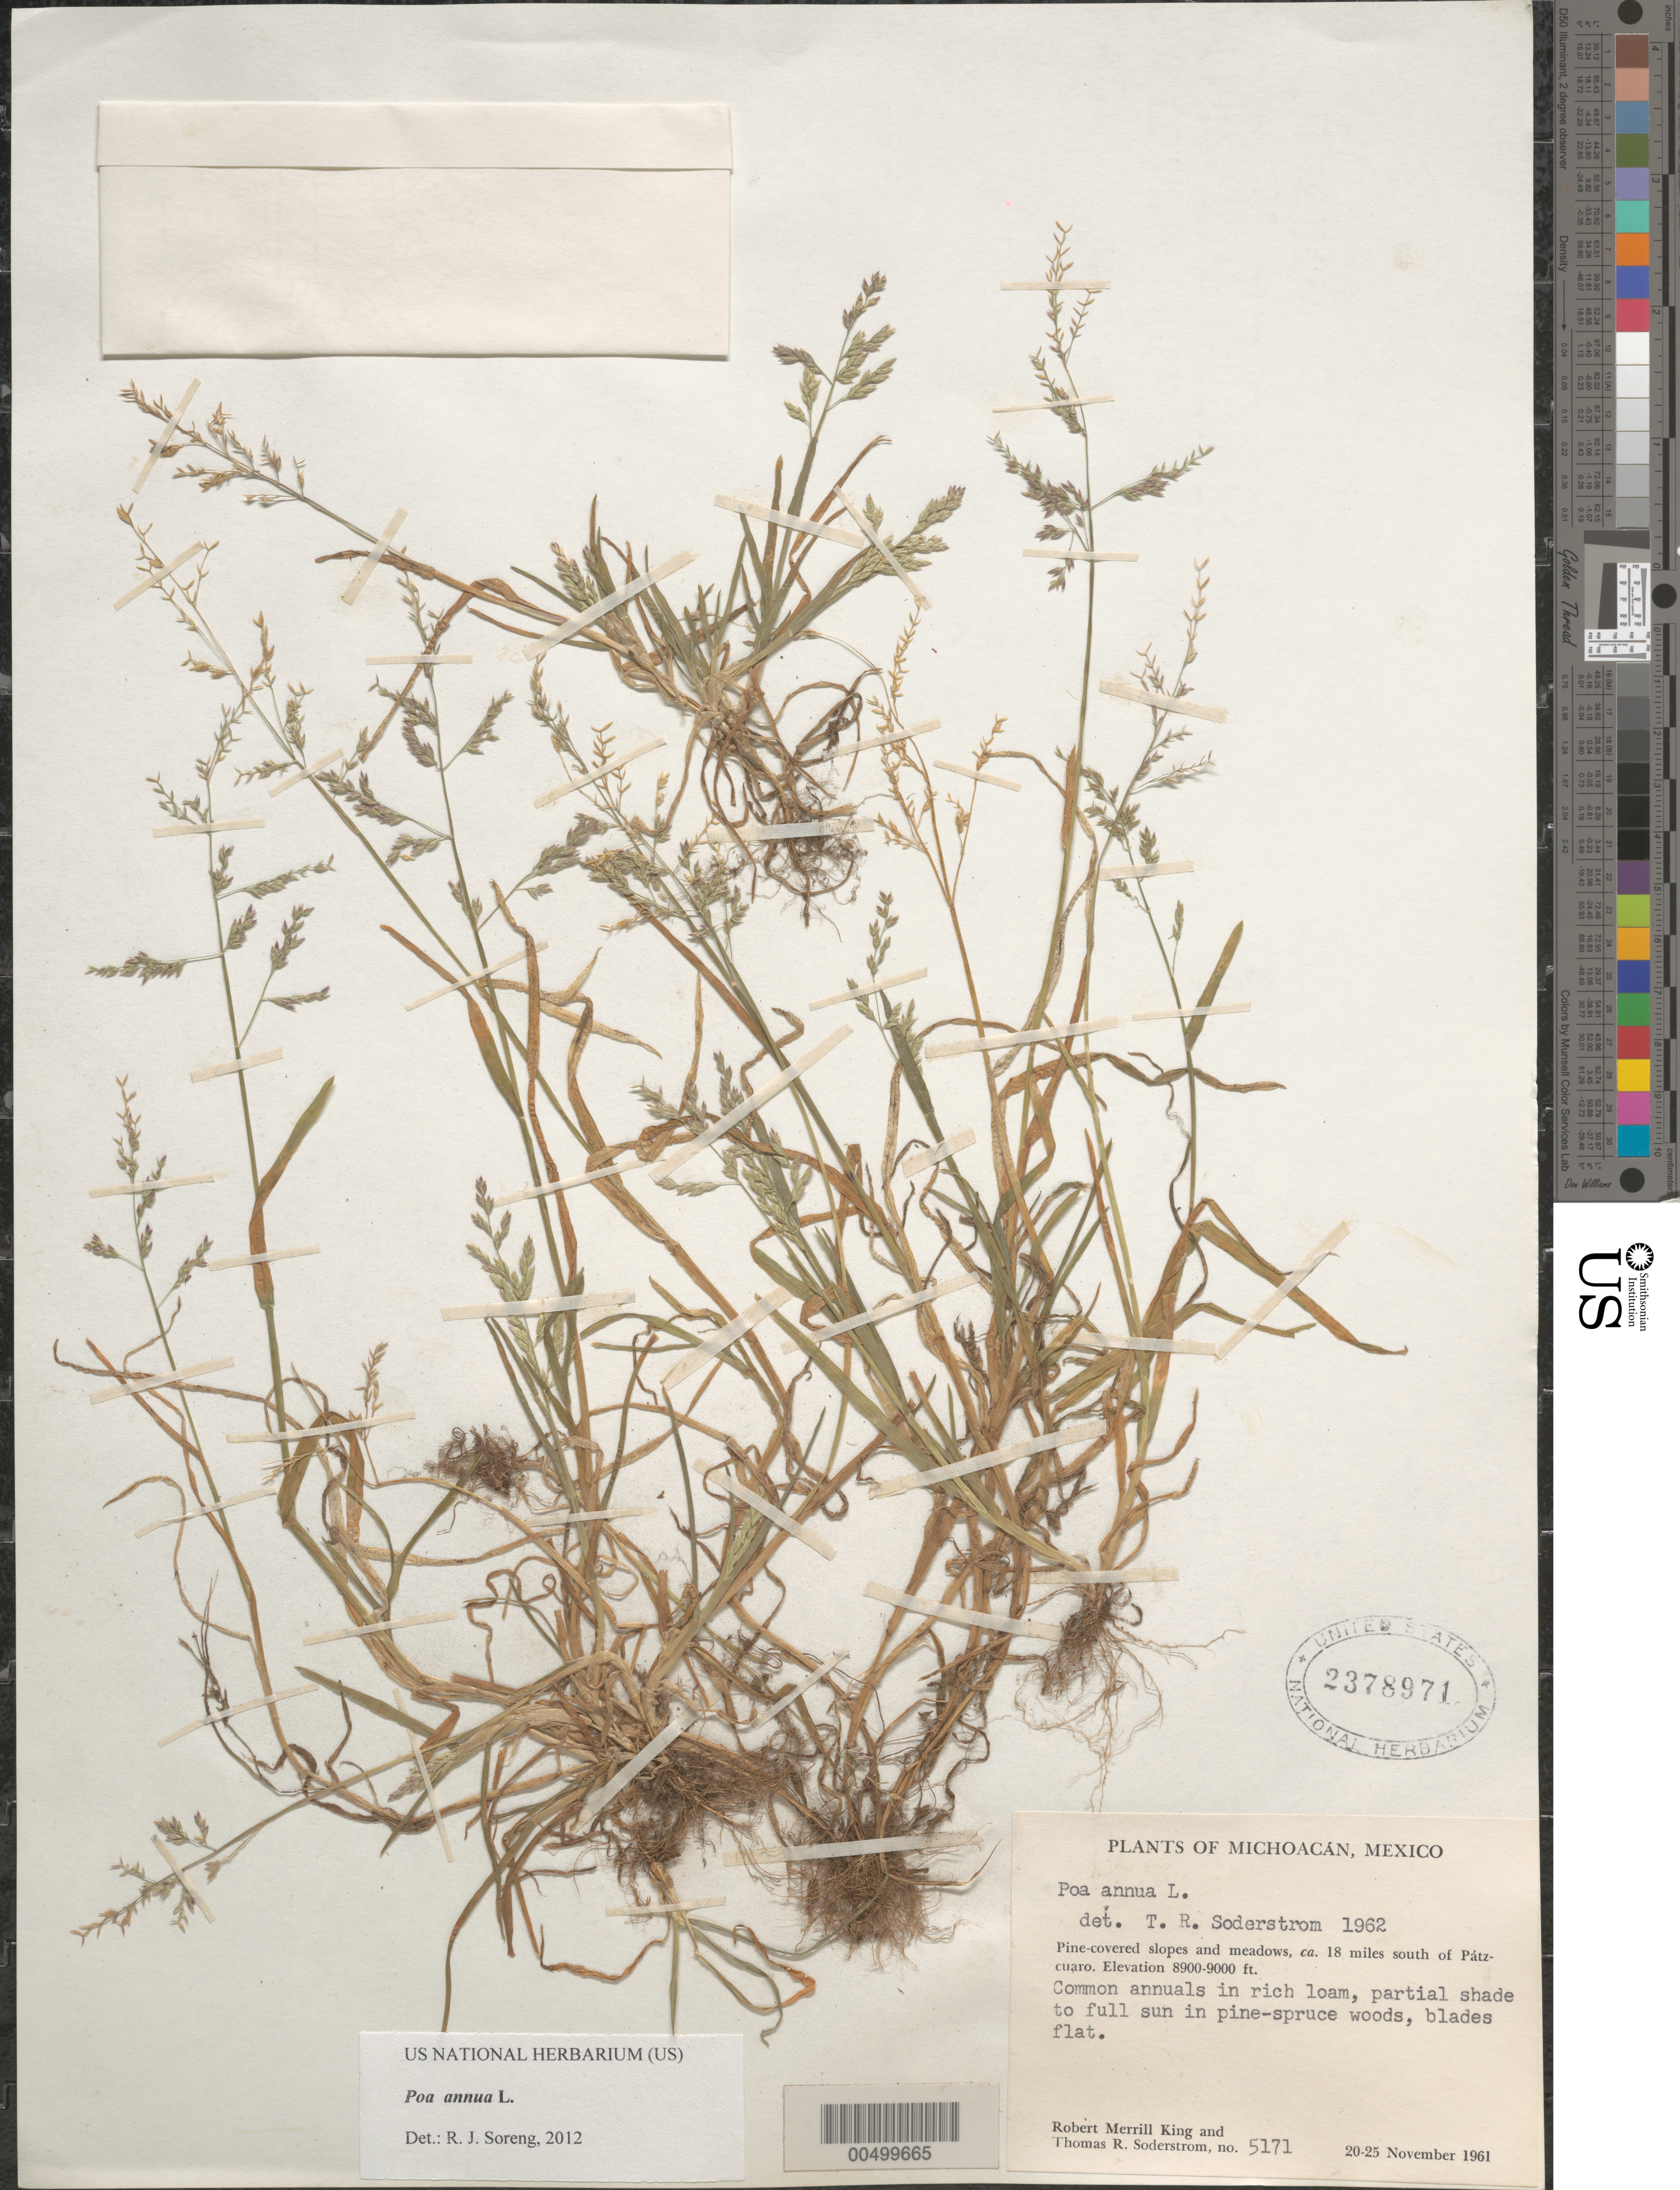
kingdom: Plantae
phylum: Tracheophyta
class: Liliopsida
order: Poales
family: Poaceae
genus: Poa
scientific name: Poa annua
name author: L.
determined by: Soreng, Robert J., Research Associate (BOT), Smithsonian Institution - National Museum of Natural History (UNITED STATES)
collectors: R. M. King & T. R. Soderstrom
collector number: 5171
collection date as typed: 20 Nov 1961 to 25 Nov 1961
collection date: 1961-11-20/1961-11-25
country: Mexico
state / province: Michoacán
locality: Ca 18 mi S of P tzcuaro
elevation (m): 2713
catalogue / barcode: US 2378971